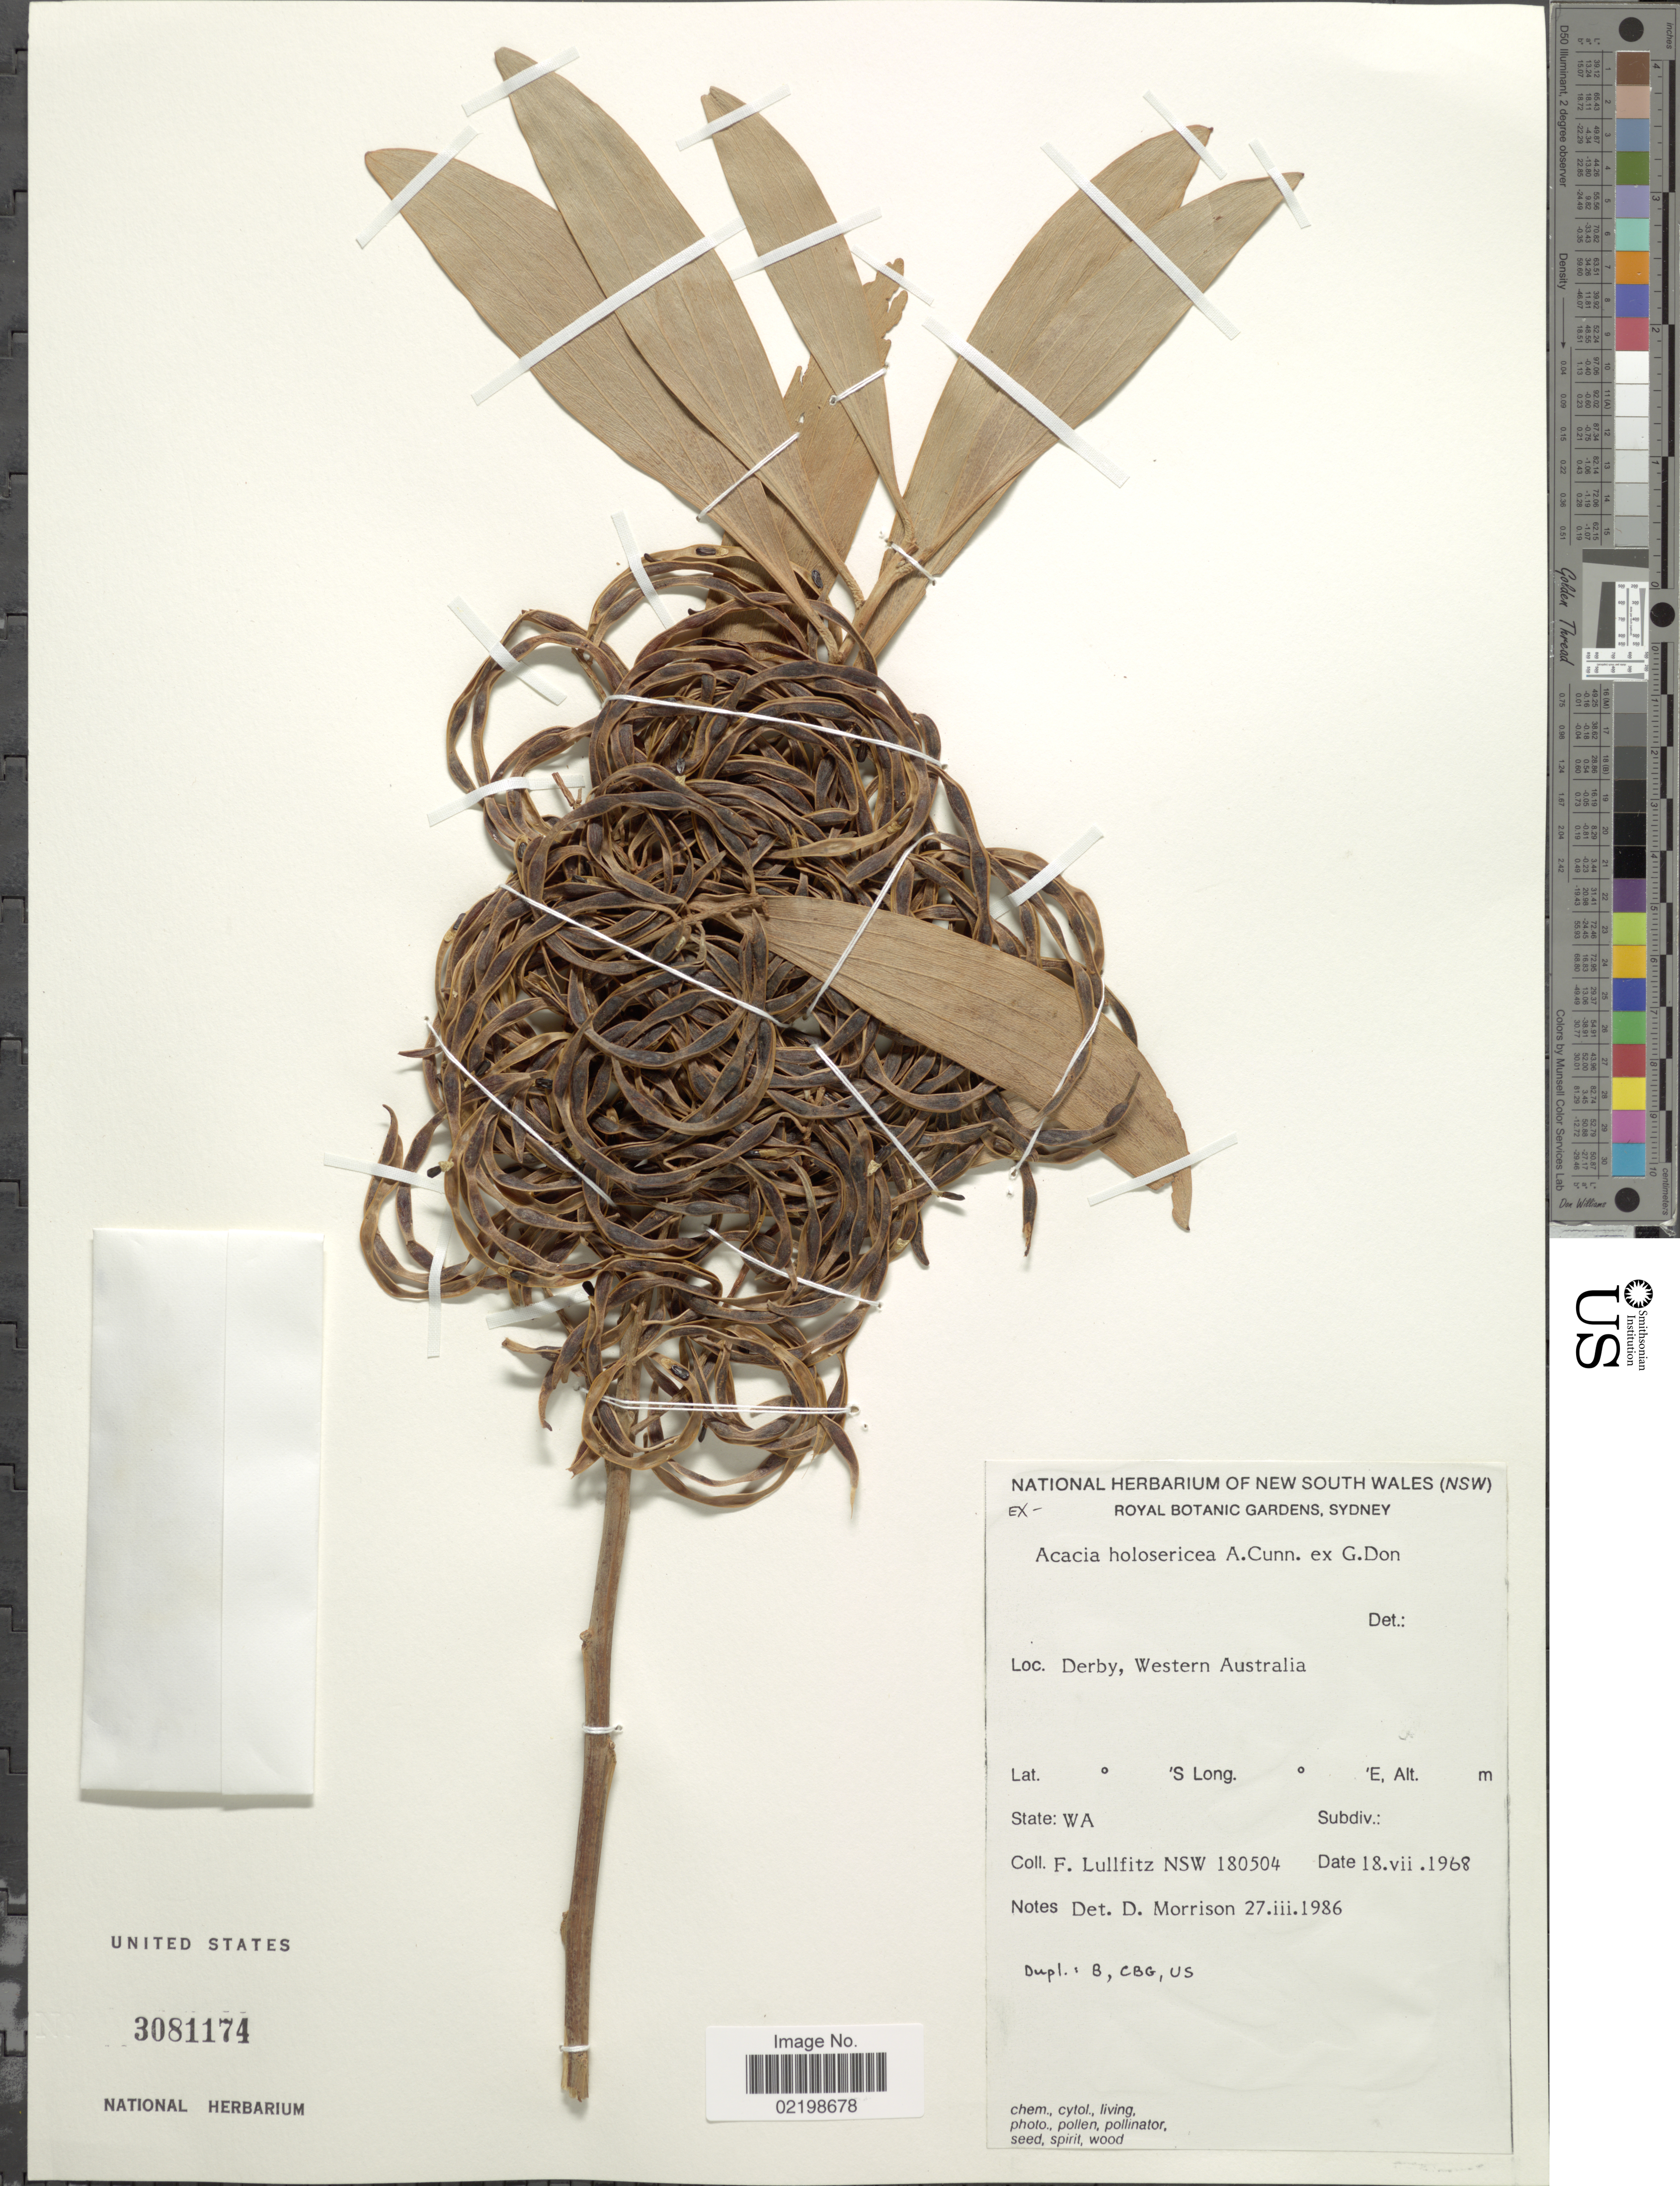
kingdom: Plantae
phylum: Tracheophyta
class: Magnoliopsida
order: Fabales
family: Fabaceae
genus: Acacia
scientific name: Acacia holosericea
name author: A. Cunn. ex Don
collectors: F. Lullfitz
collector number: NSW 180504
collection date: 1968-07-18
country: Australia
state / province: Western Australia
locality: Derby. State: WA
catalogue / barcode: US 3081174